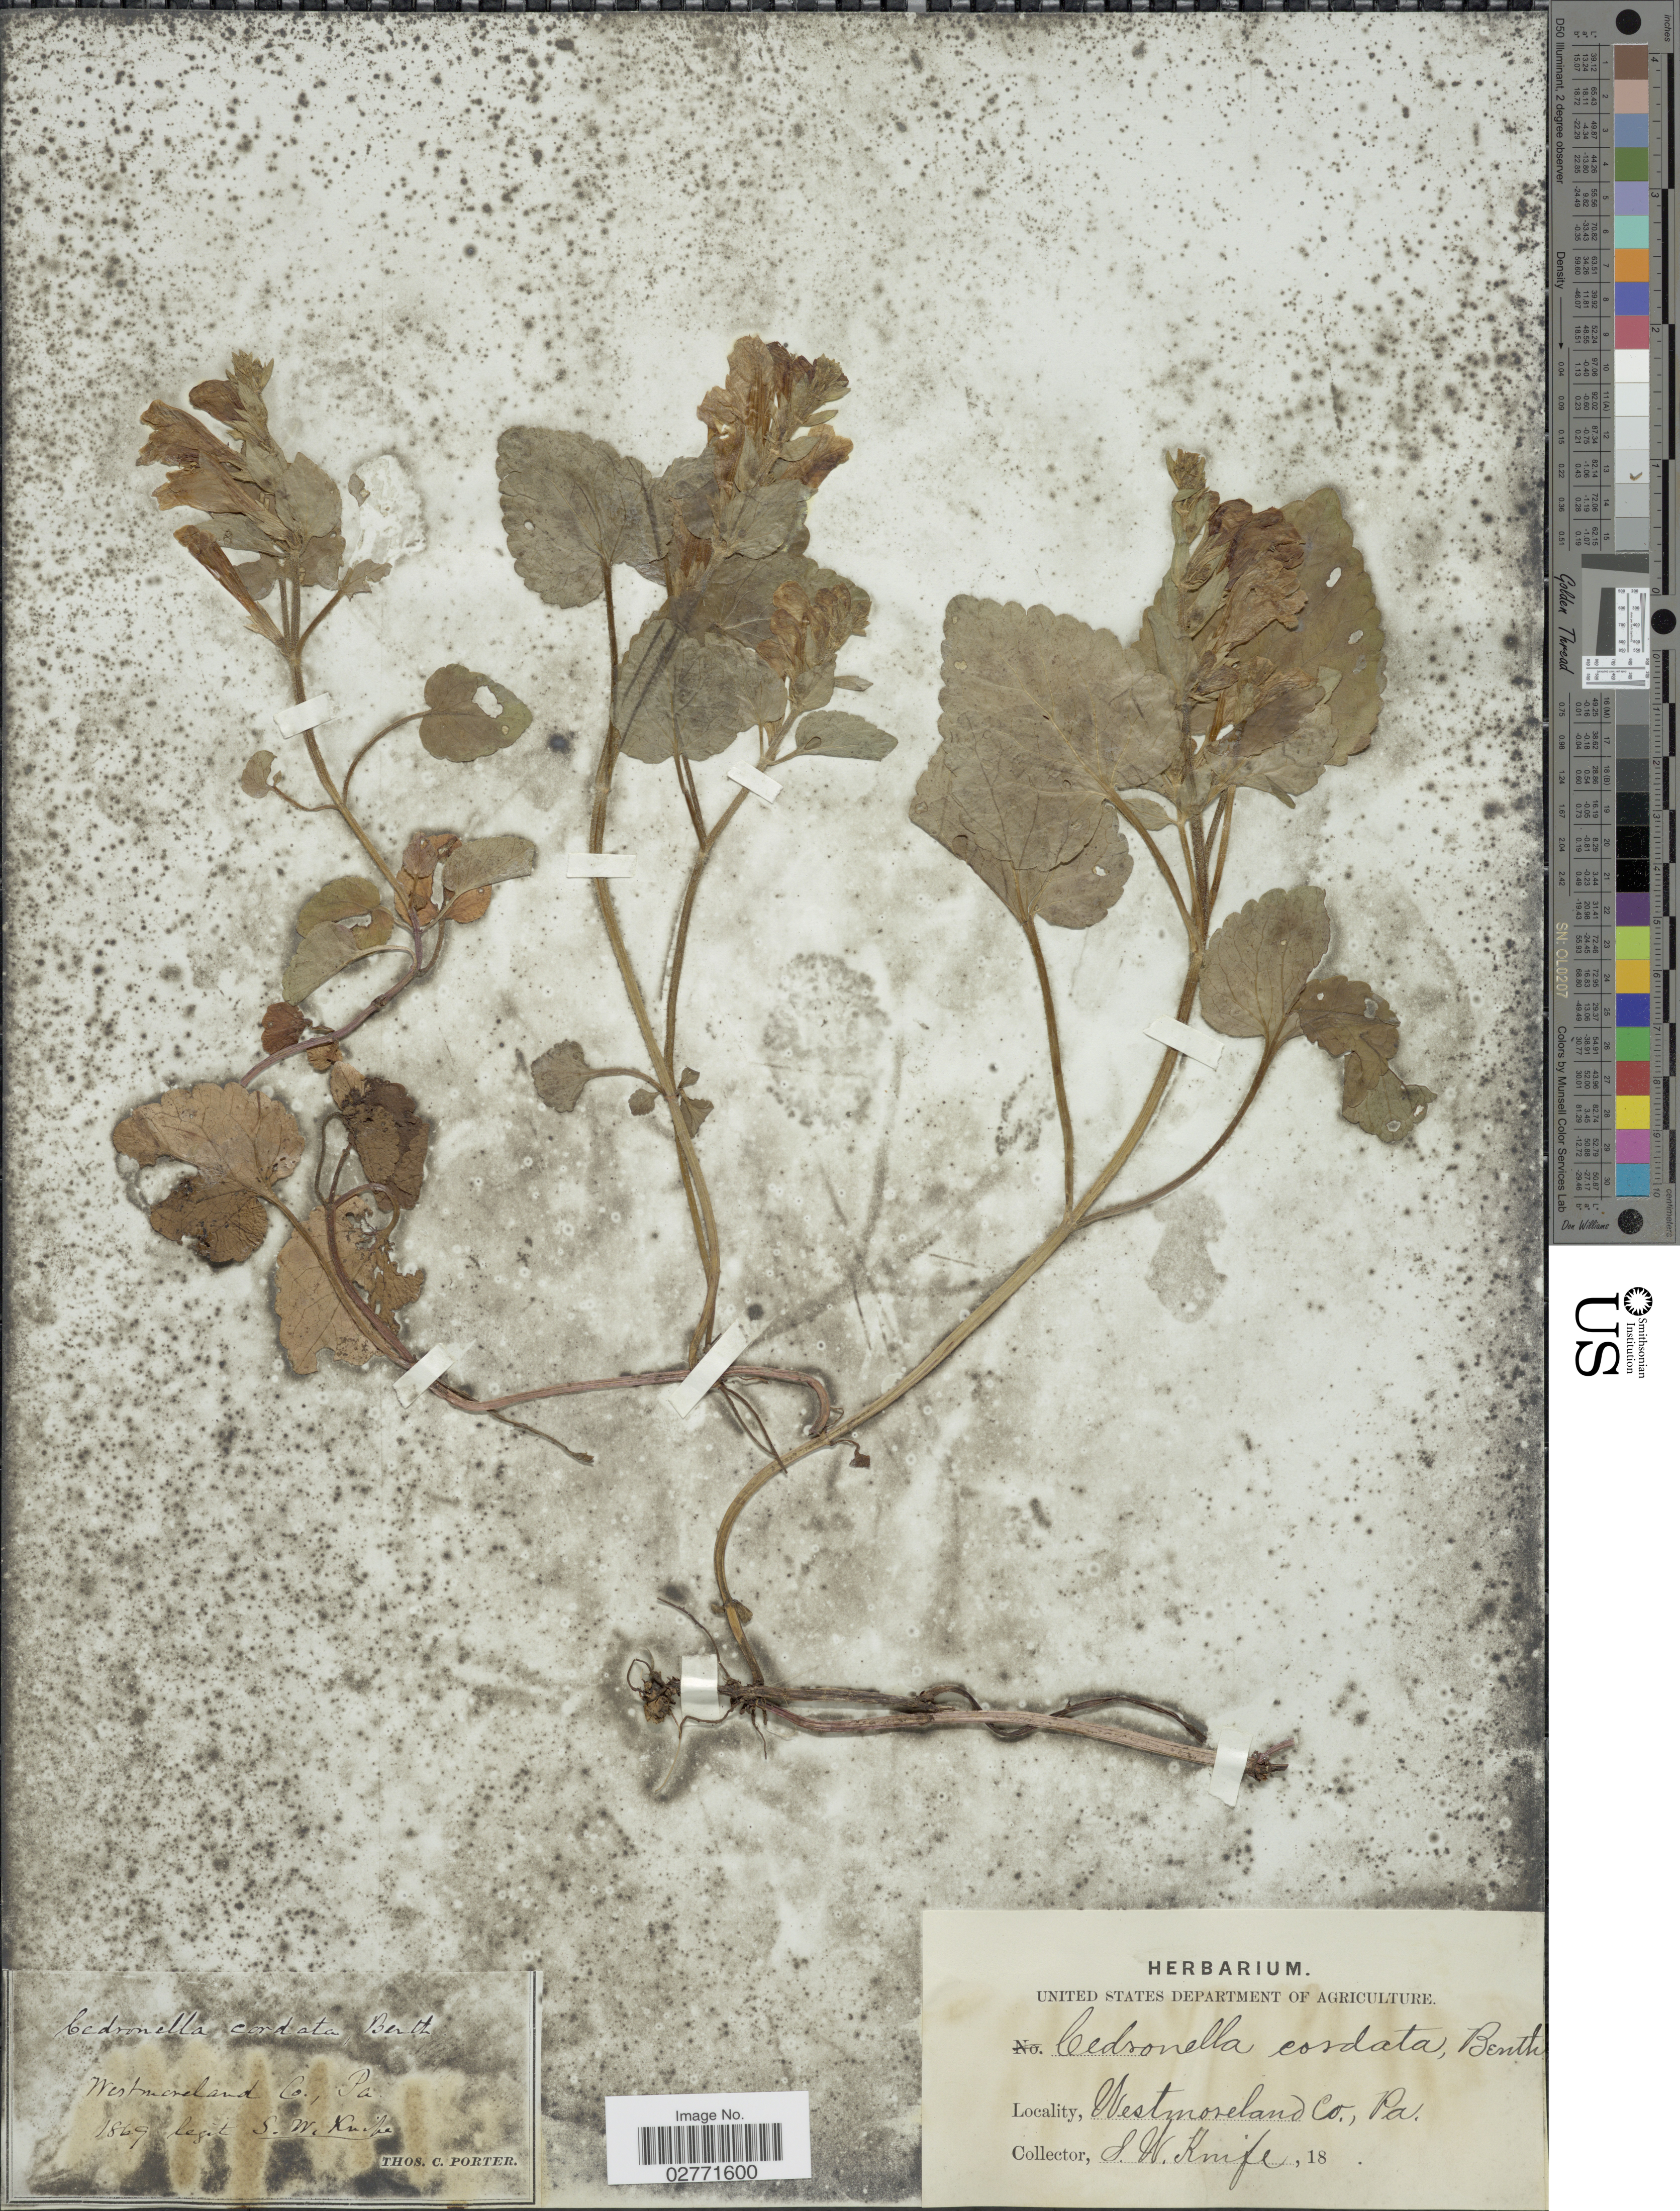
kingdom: Plantae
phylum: Tracheophyta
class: Magnoliopsida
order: Lamiales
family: Lamiaceae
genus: Meehania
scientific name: Meehania cordata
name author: (Nutt.) Britton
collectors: S. Knife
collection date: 1869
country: United States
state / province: Pennsylvania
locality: Westmoreland Co.